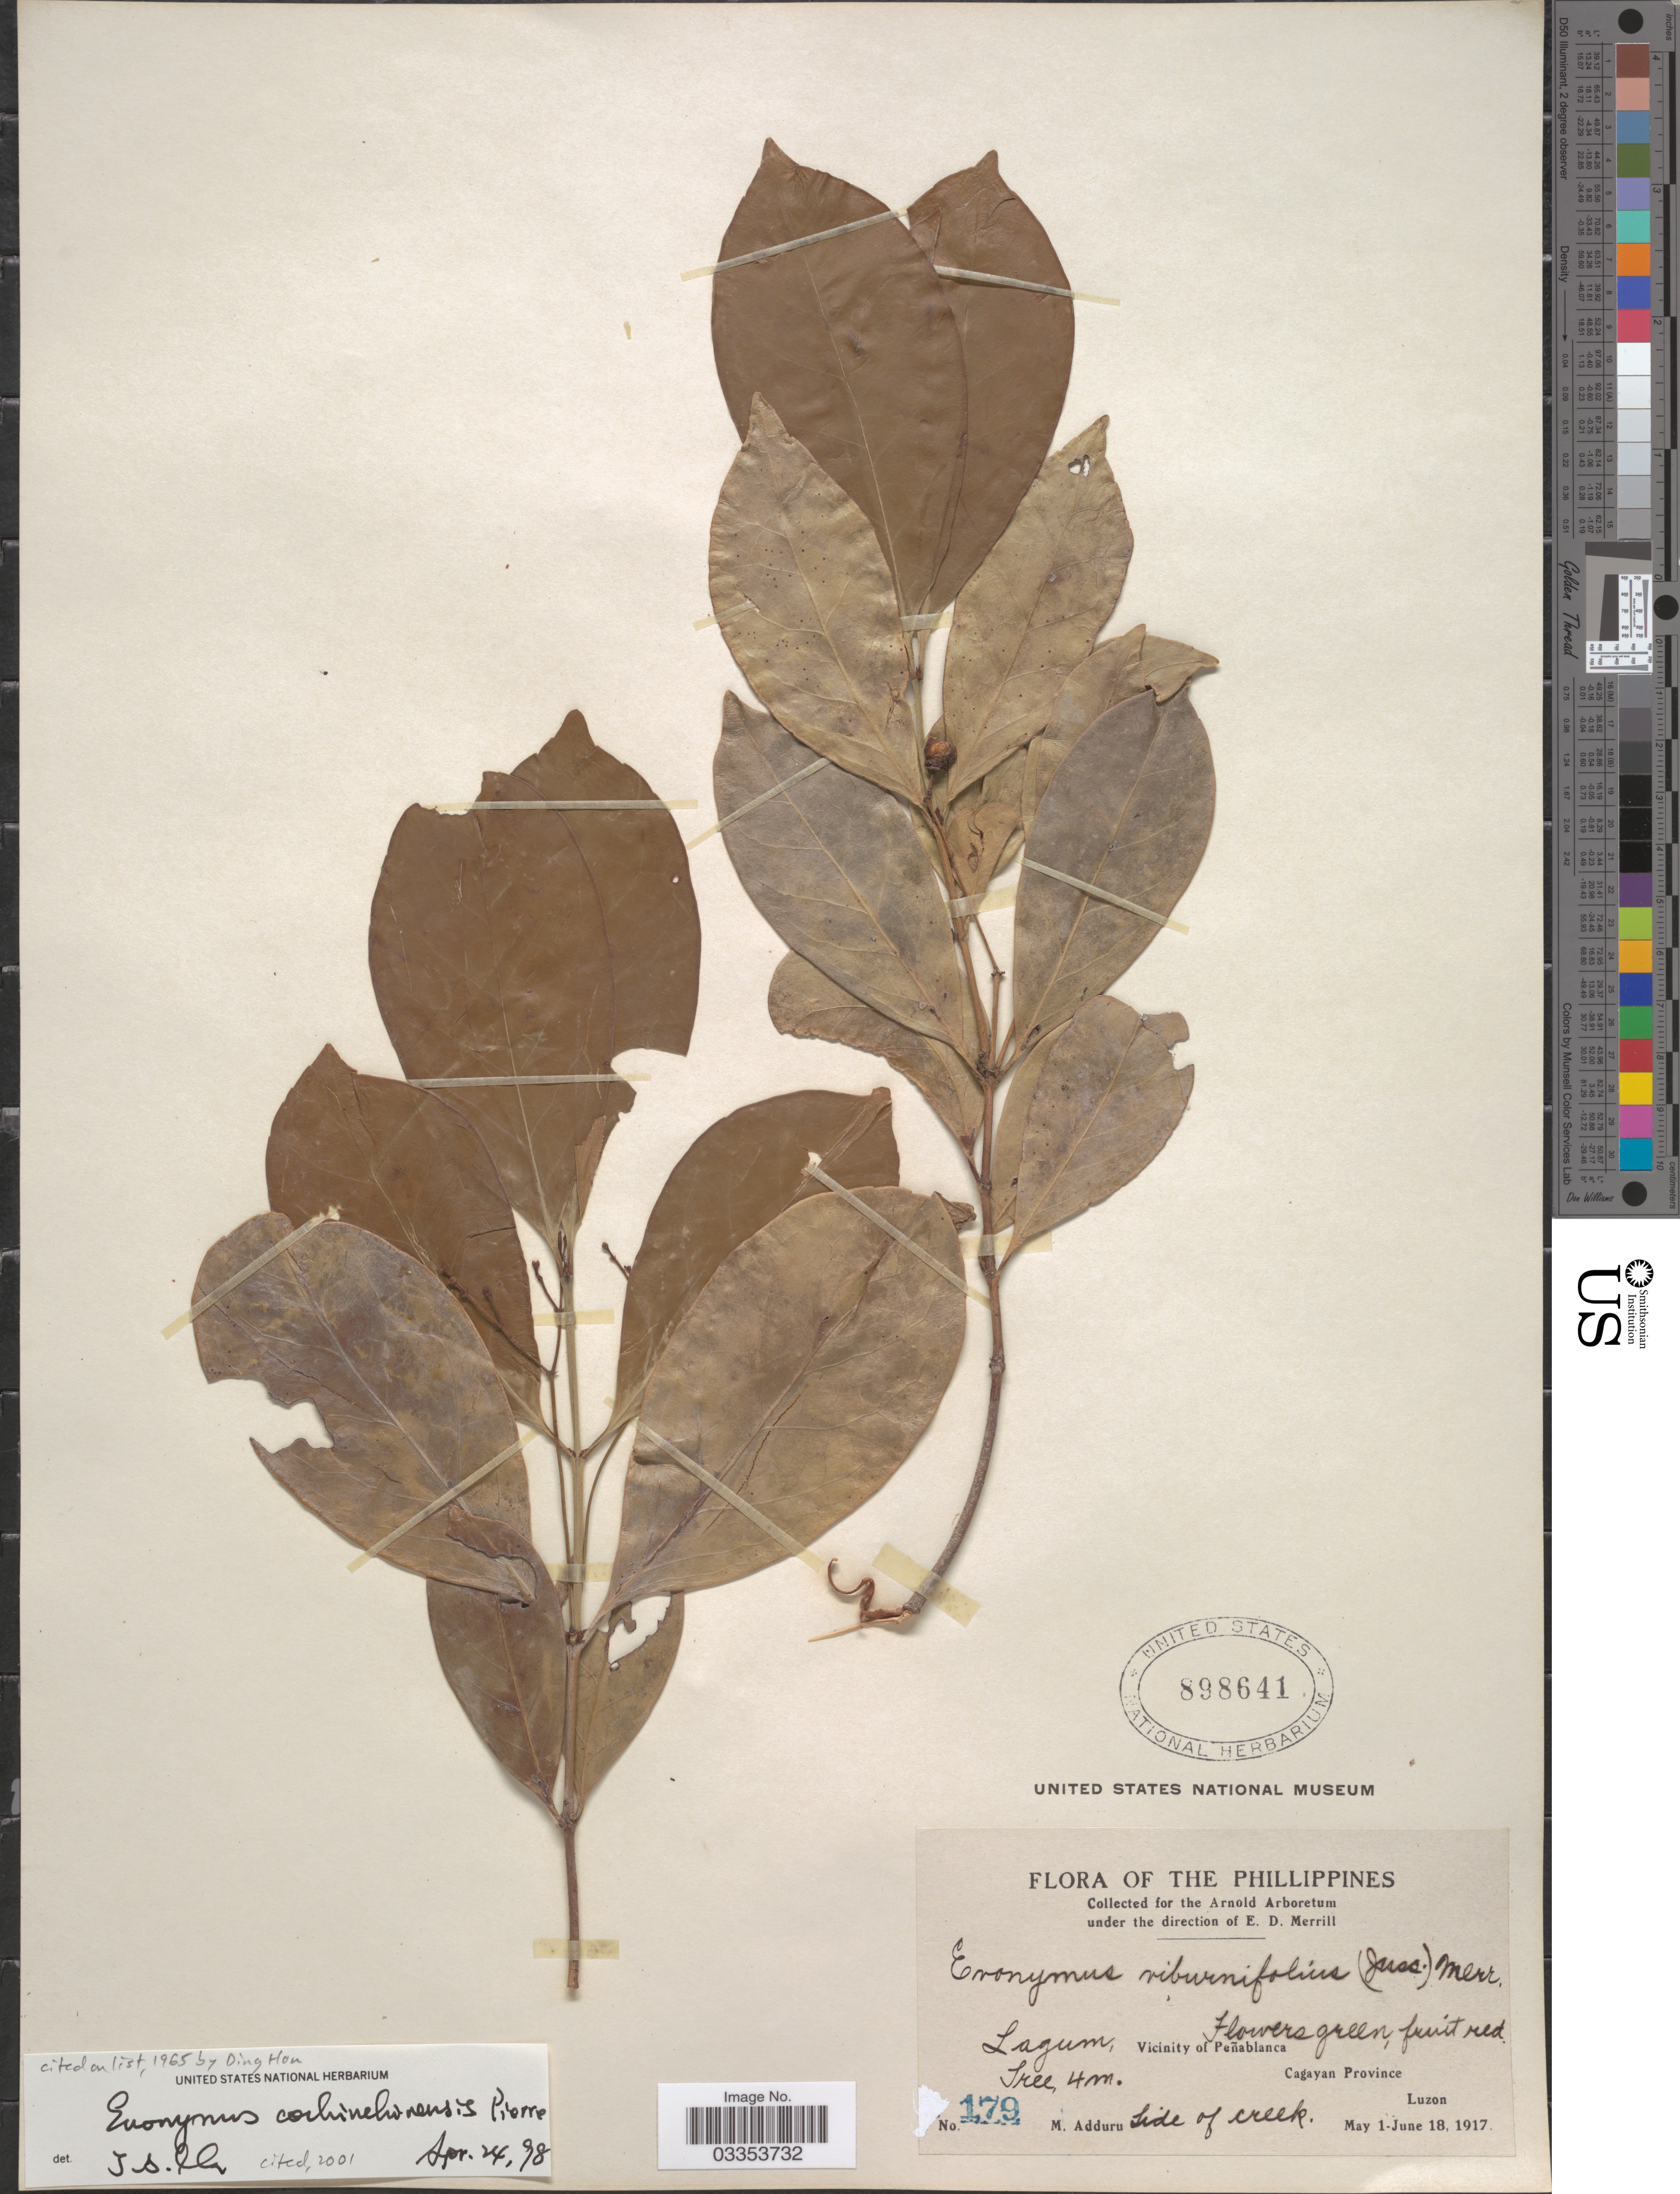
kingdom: Plantae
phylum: Tracheophyta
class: Magnoliopsida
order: Celastrales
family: Celastraceae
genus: Euonymus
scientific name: Euonymus cochinchinensis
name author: Pierre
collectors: M. Adduru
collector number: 179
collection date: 1917-05-01/1917-06-18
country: Philippines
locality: Lagum, Vicinity of Peñablanca, Cagayan Province, Luzon.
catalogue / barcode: US 898641